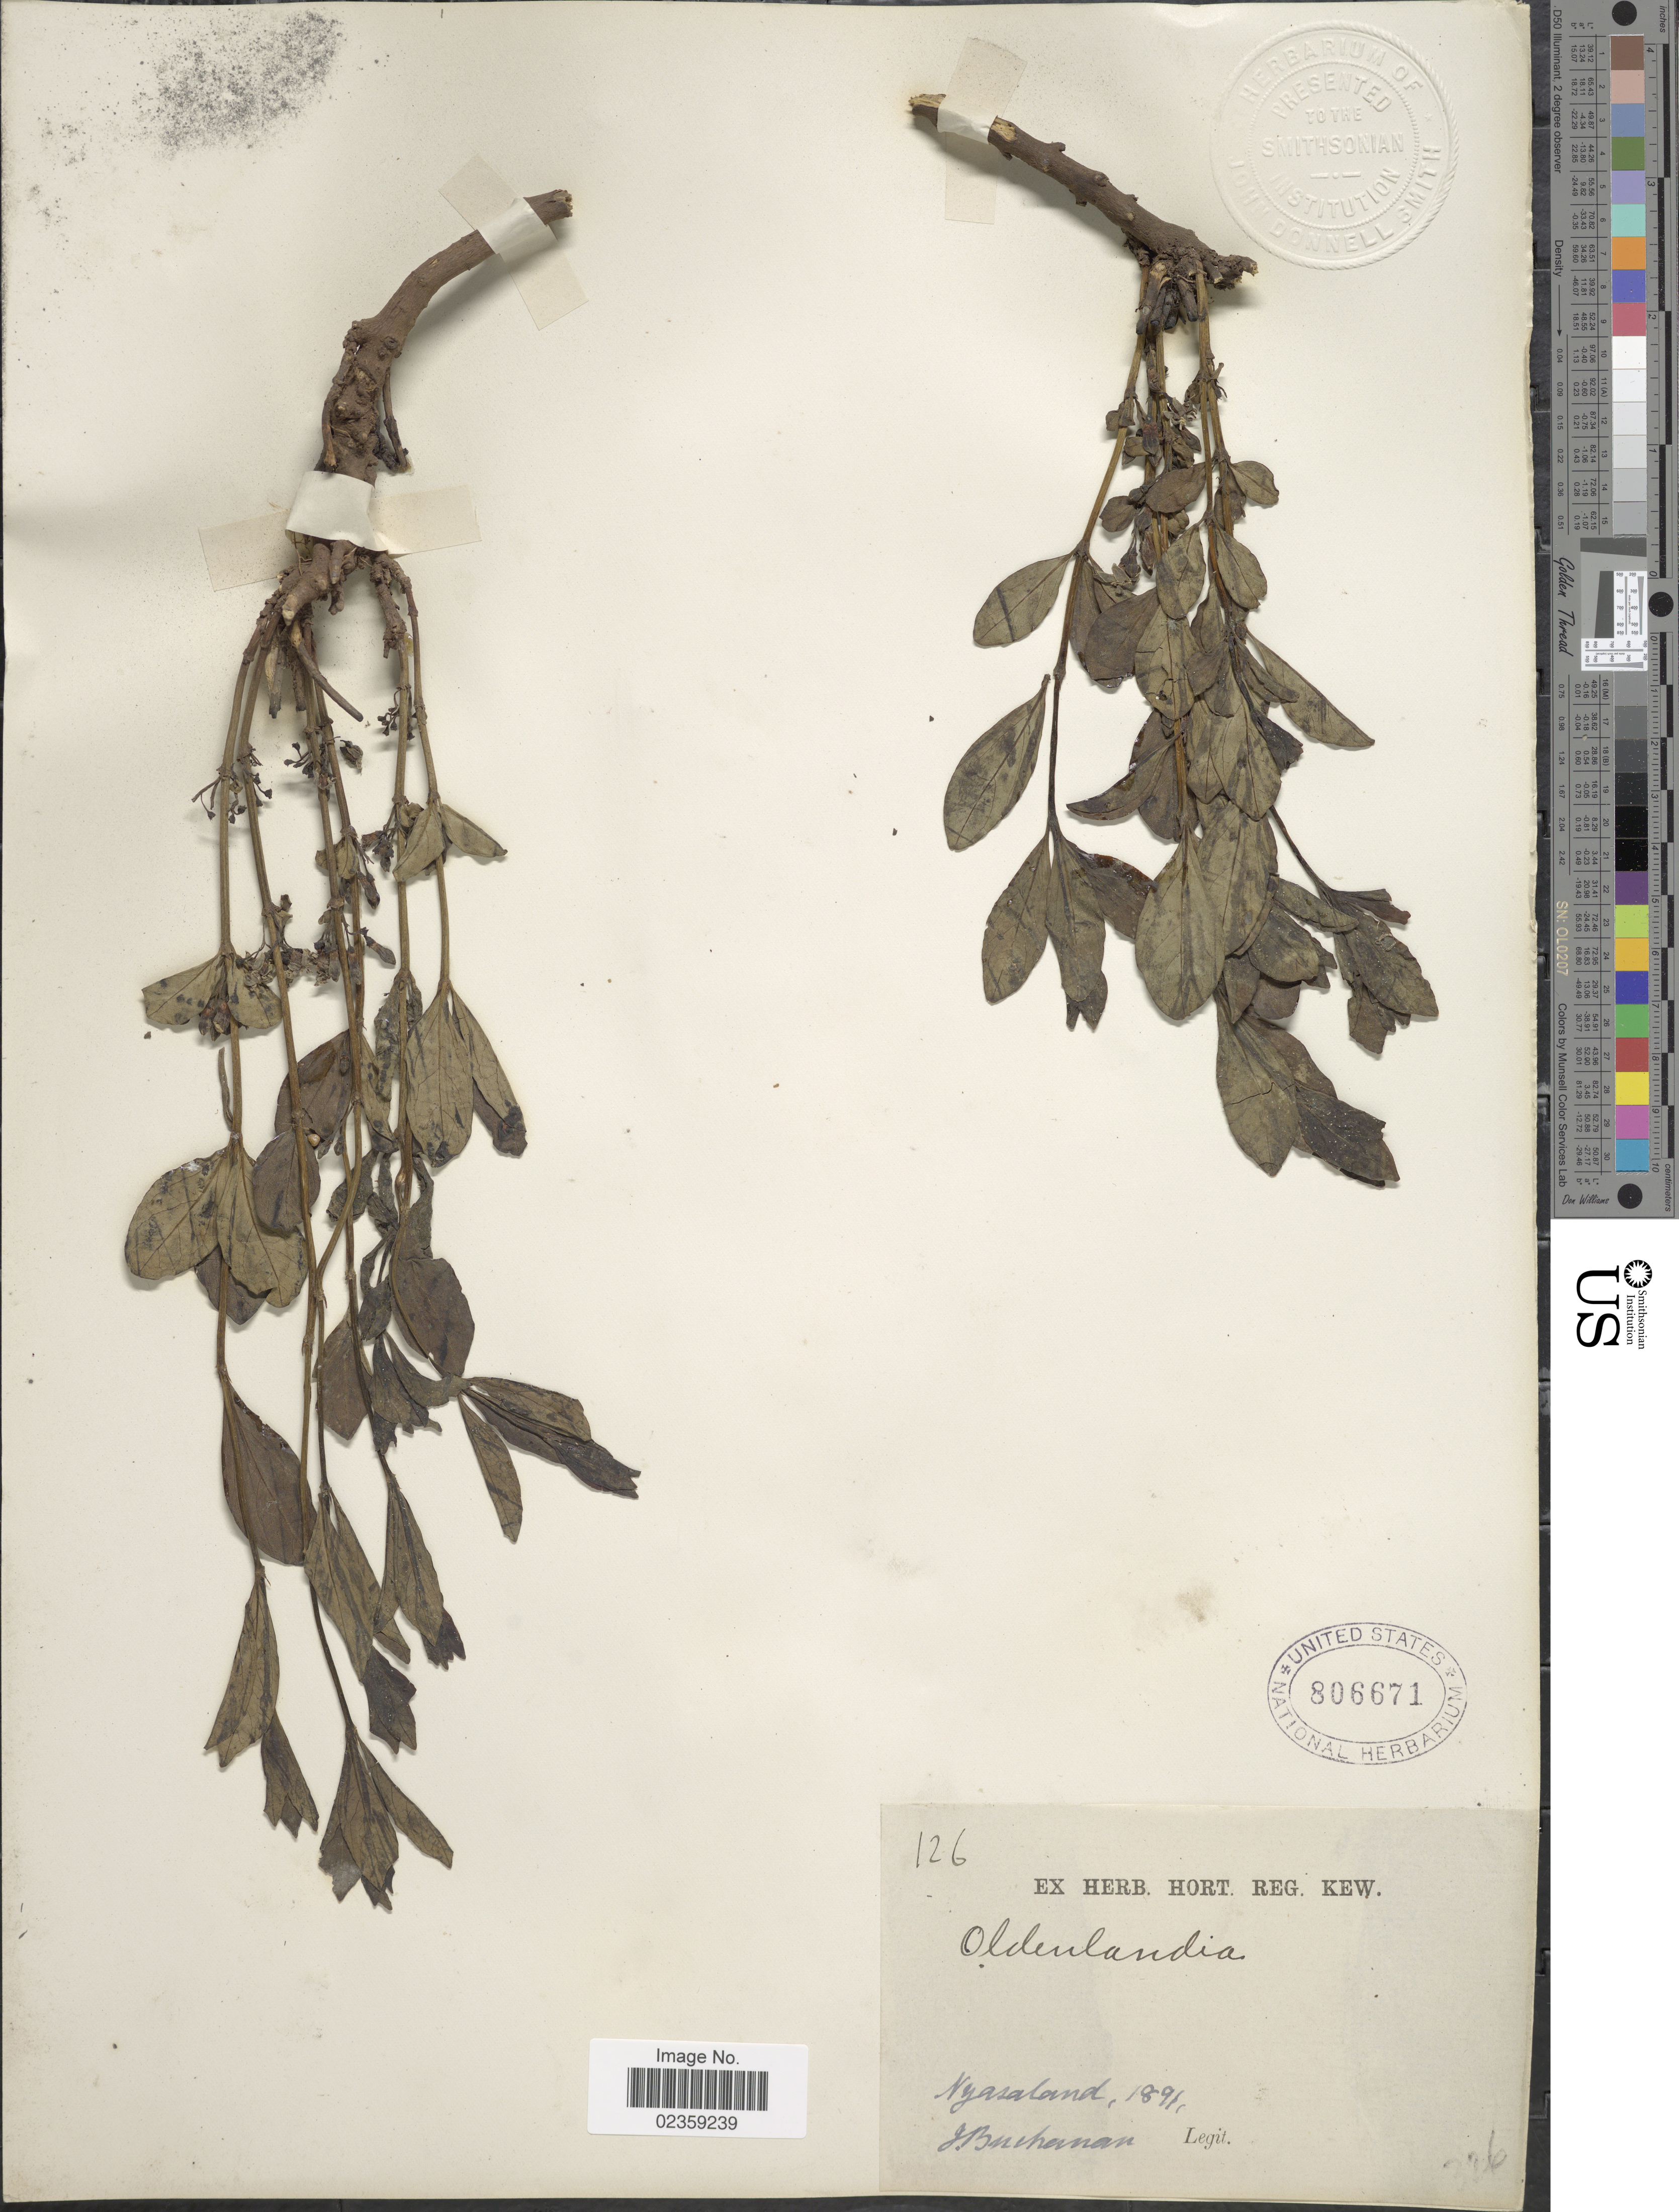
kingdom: Plantae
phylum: Tracheophyta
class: Magnoliopsida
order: Gentianales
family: Rubiaceae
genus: Oldenlandia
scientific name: Oldenlandia sp.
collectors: J. Buchanan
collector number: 126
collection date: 1891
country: Malawi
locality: Nyasaland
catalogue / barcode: US 806671